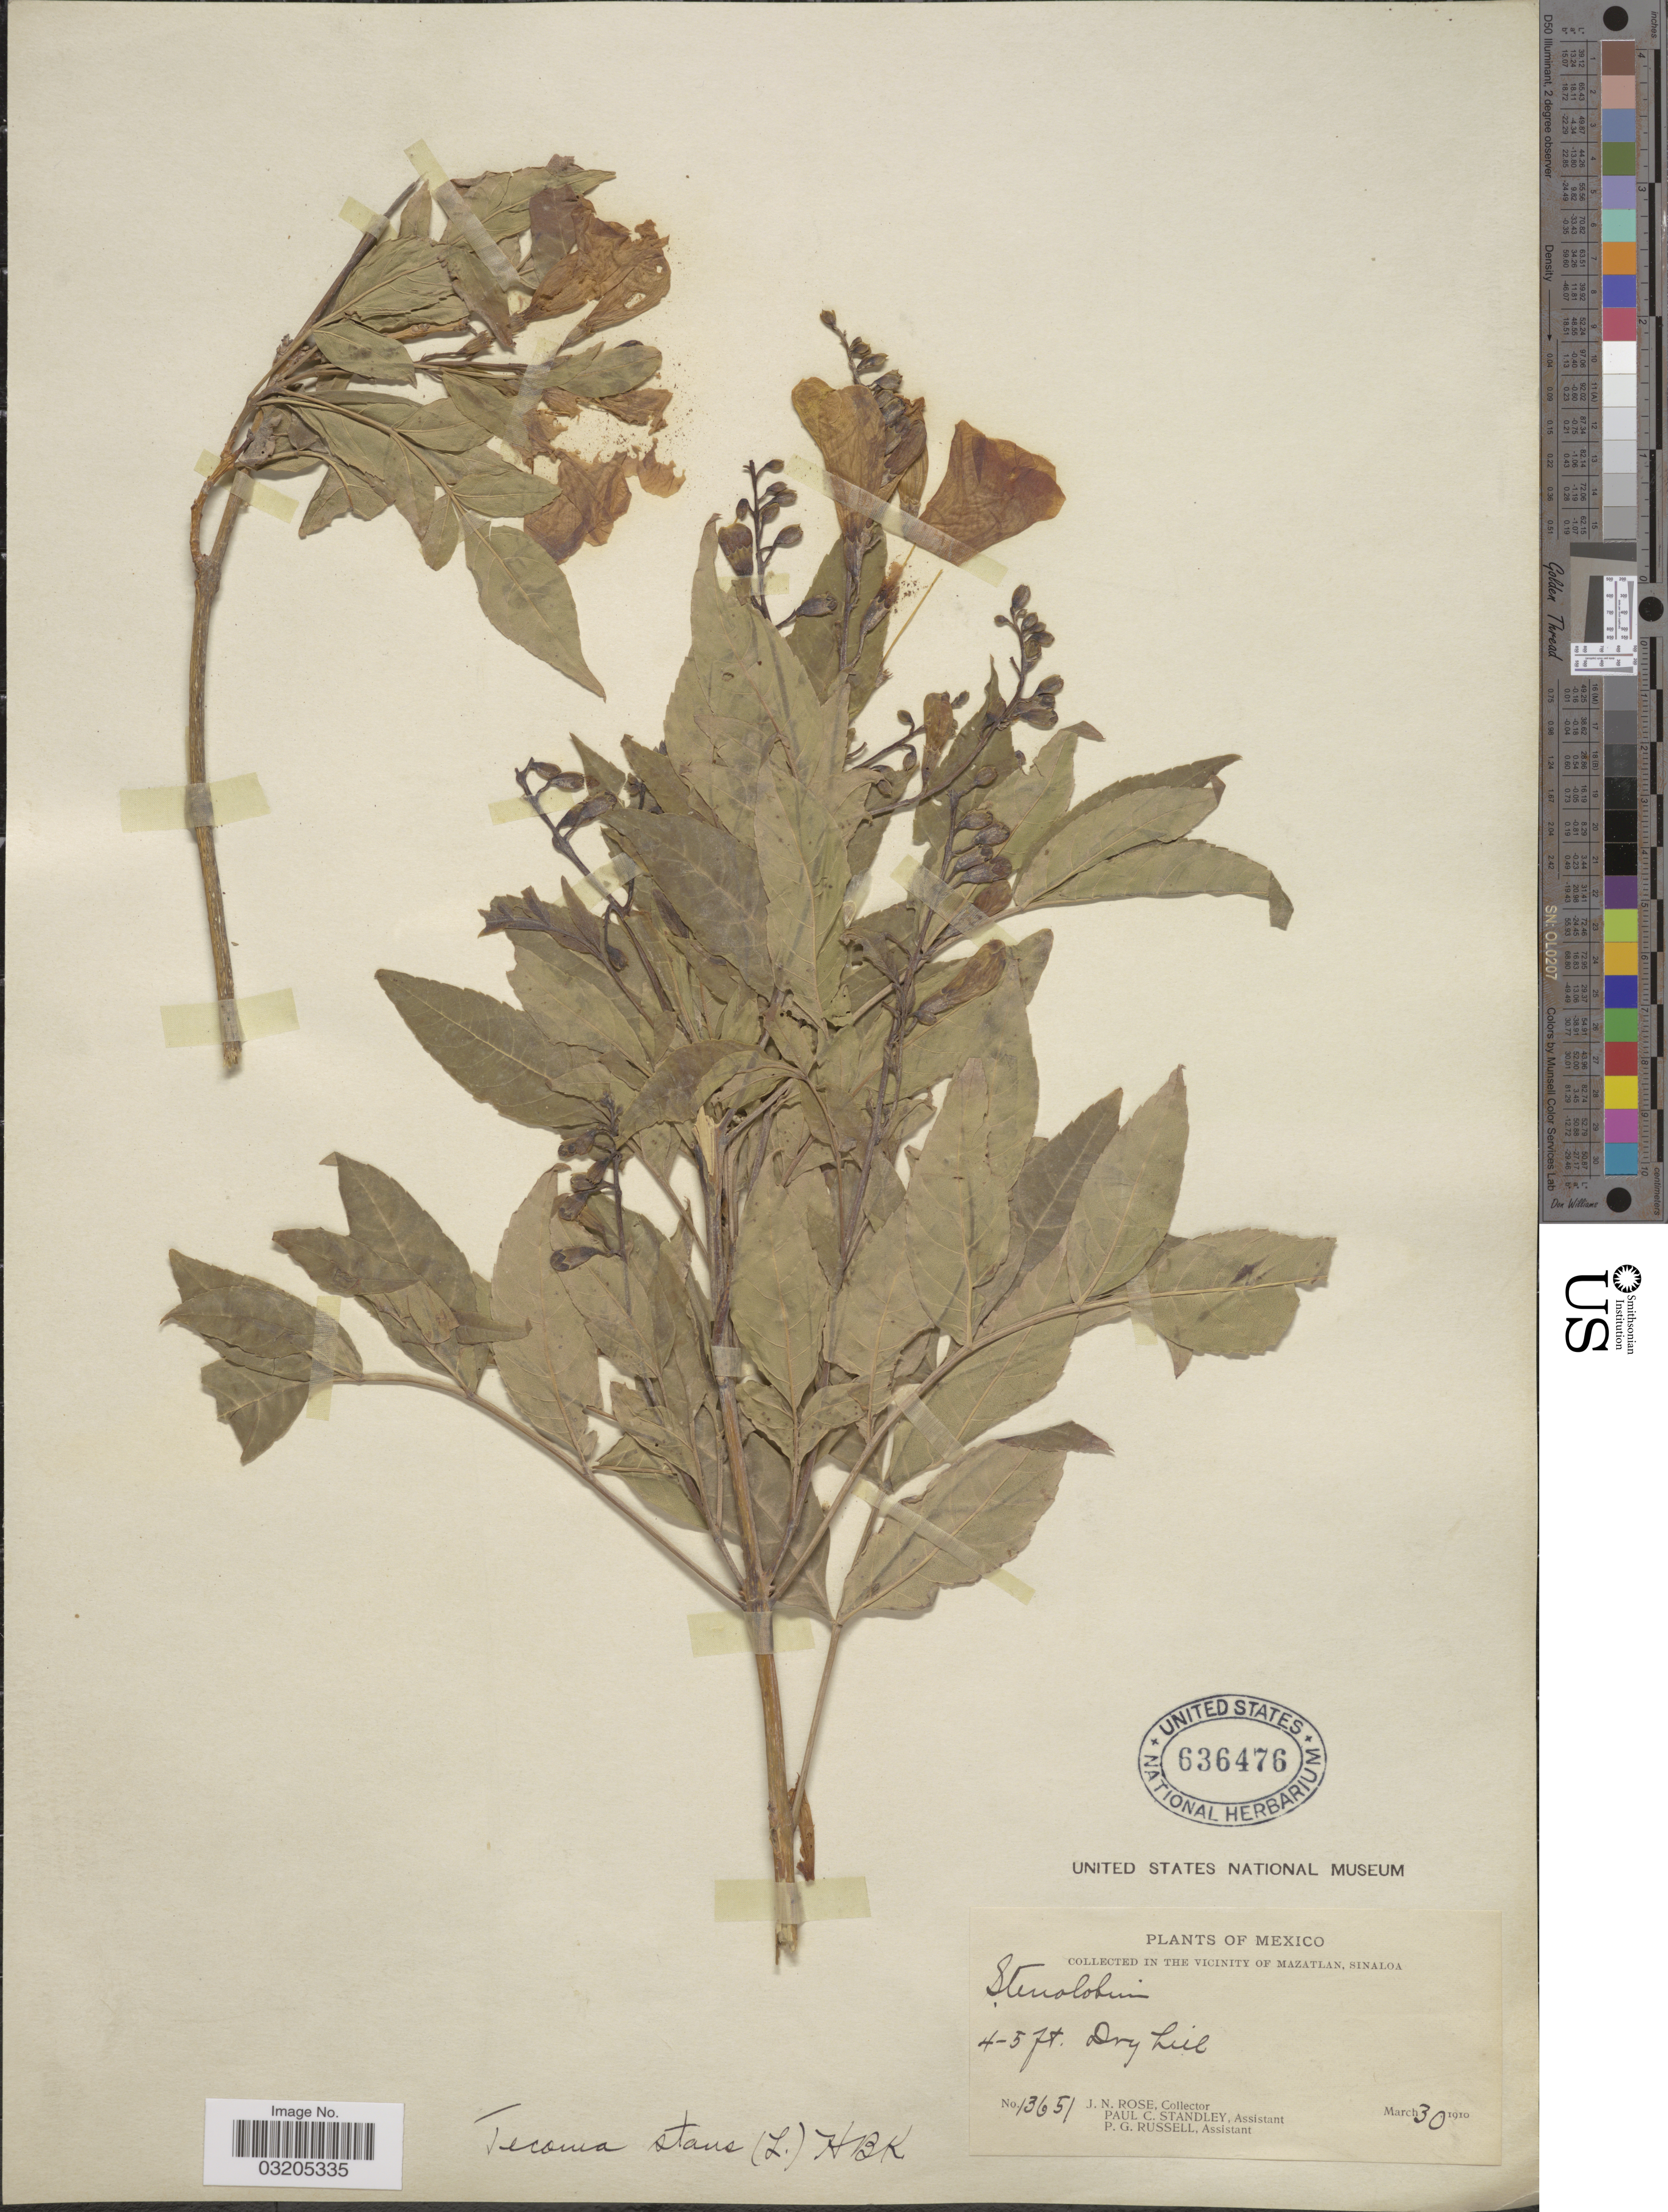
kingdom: Plantae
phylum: Tracheophyta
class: Magnoliopsida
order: Lamiales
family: Bignoniaceae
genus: Tecoma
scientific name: Tecoma stans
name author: (L.) Juss. ex Kunth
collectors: J. N. Rose, P. C. Standley & P. G. Russell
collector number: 13651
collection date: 1910-03-30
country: Mexico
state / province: Sinaloa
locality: In the vicinity of Mazatlan.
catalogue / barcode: US 636476